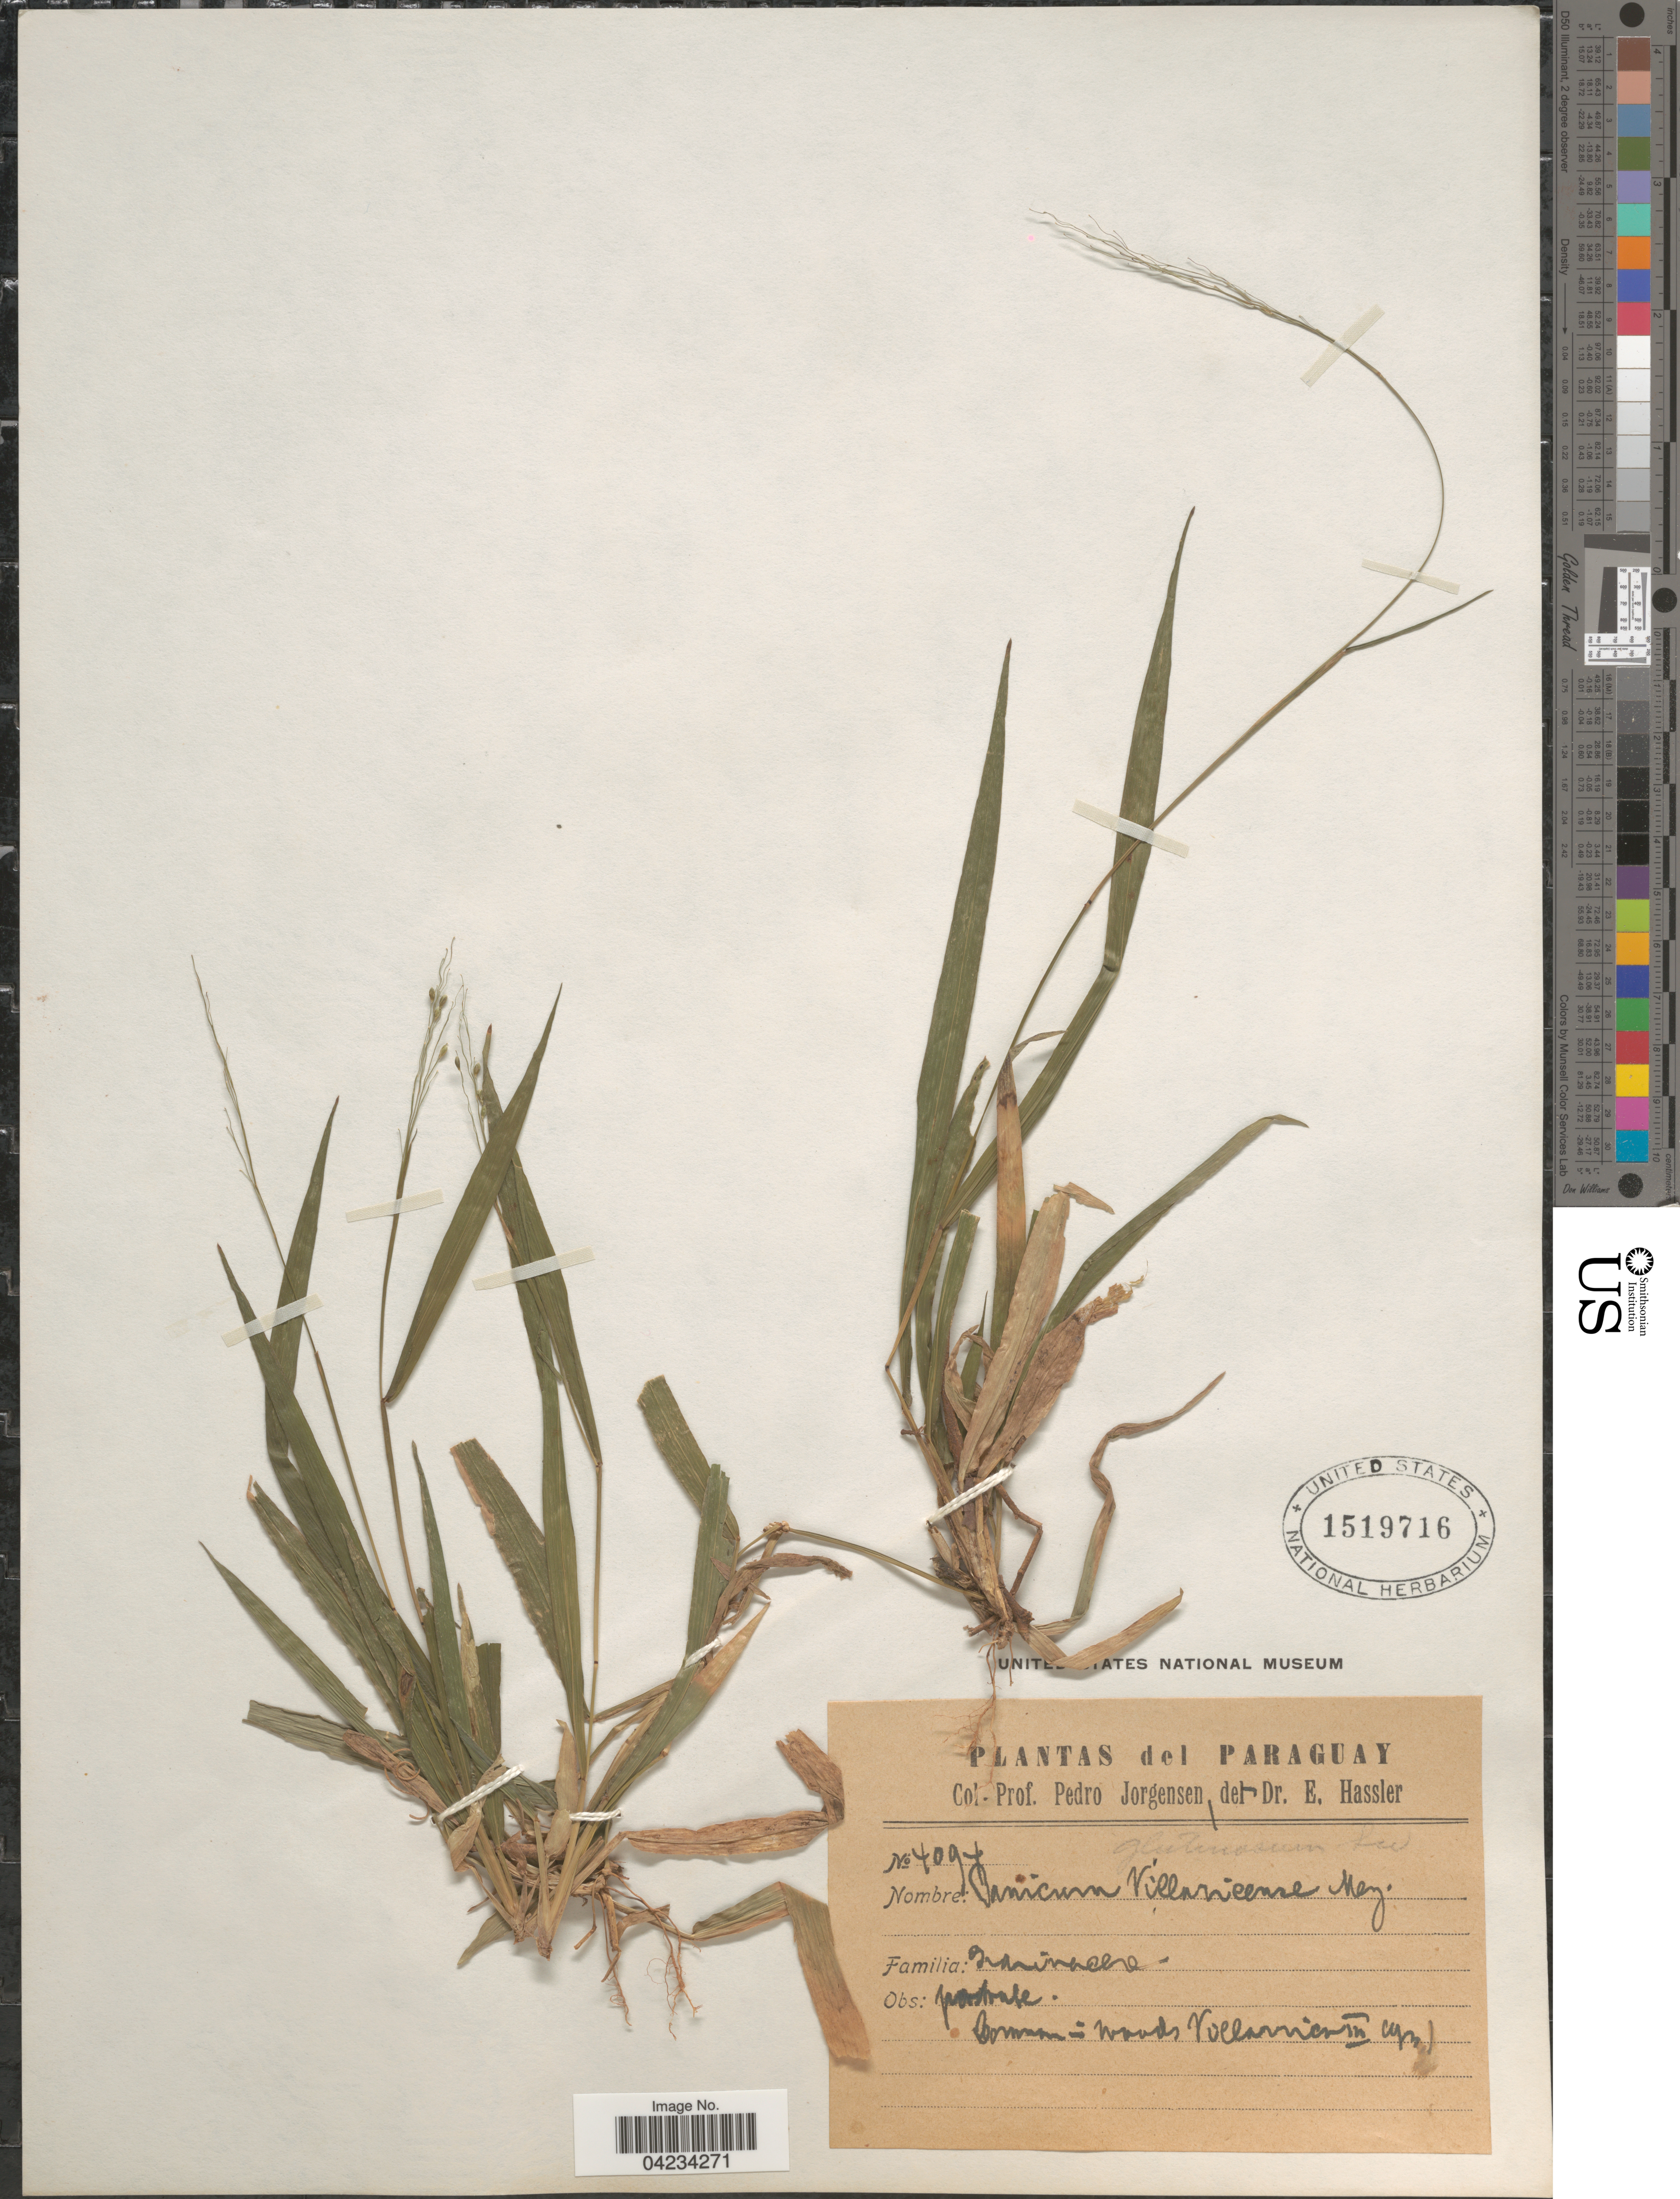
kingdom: Plantae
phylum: Tracheophyta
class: Liliopsida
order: Poales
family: Poaceae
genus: Homolepis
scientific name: Homolepis villaricensis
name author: (Mez) Zuloaga & Soderstr.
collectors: P. Jörgensen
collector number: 4094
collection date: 1911-03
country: Paraguay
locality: Villarrica.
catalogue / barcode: US 1519716